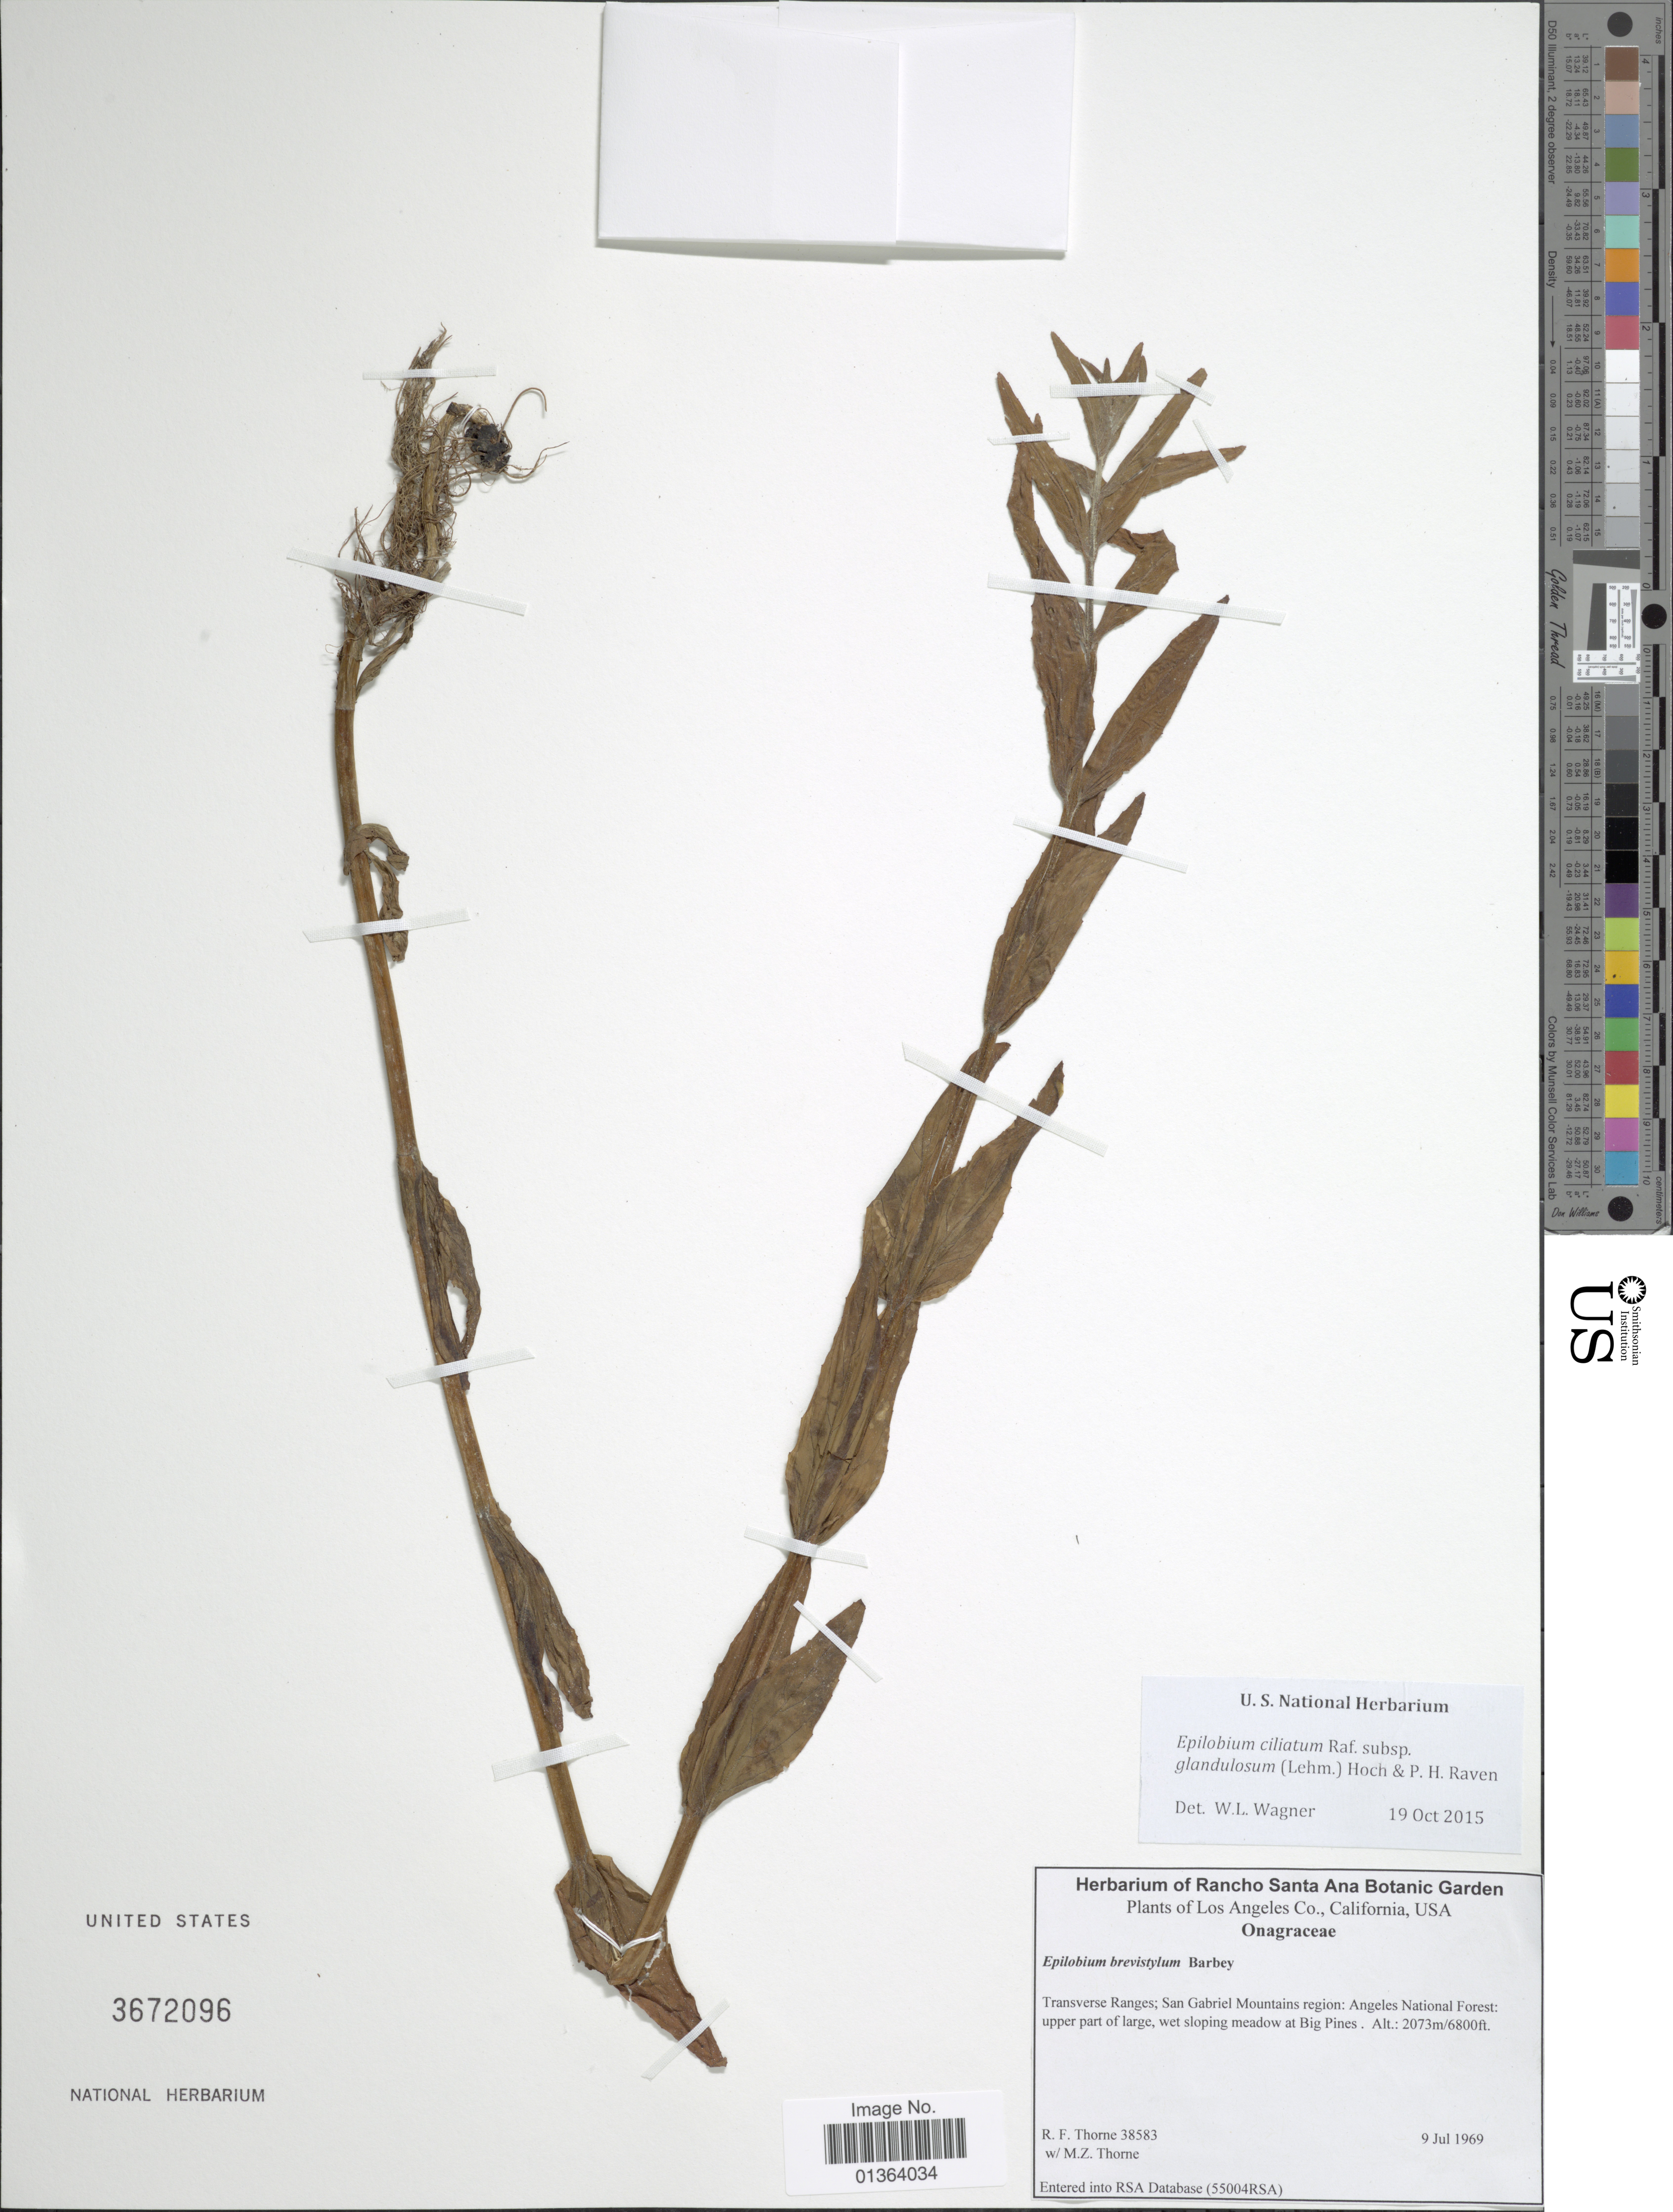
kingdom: Plantae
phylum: Tracheophyta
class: Magnoliopsida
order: Myrtales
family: Onagraceae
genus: Epilobium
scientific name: Epilobium ciliatum subsp. glandulosum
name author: (Lehm.) Hoch & P.H. Raven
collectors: R. F. Thorne & M. Thorne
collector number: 38583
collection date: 1969-07-09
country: United States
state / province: California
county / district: Los Angeles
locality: Los Angeles Co. Transverse Ranges; San Gabriel Mountains region: Angeles National Forest: upper part of large, wet sloping meadow at Big Pines.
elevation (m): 2073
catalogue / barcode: US 3672096